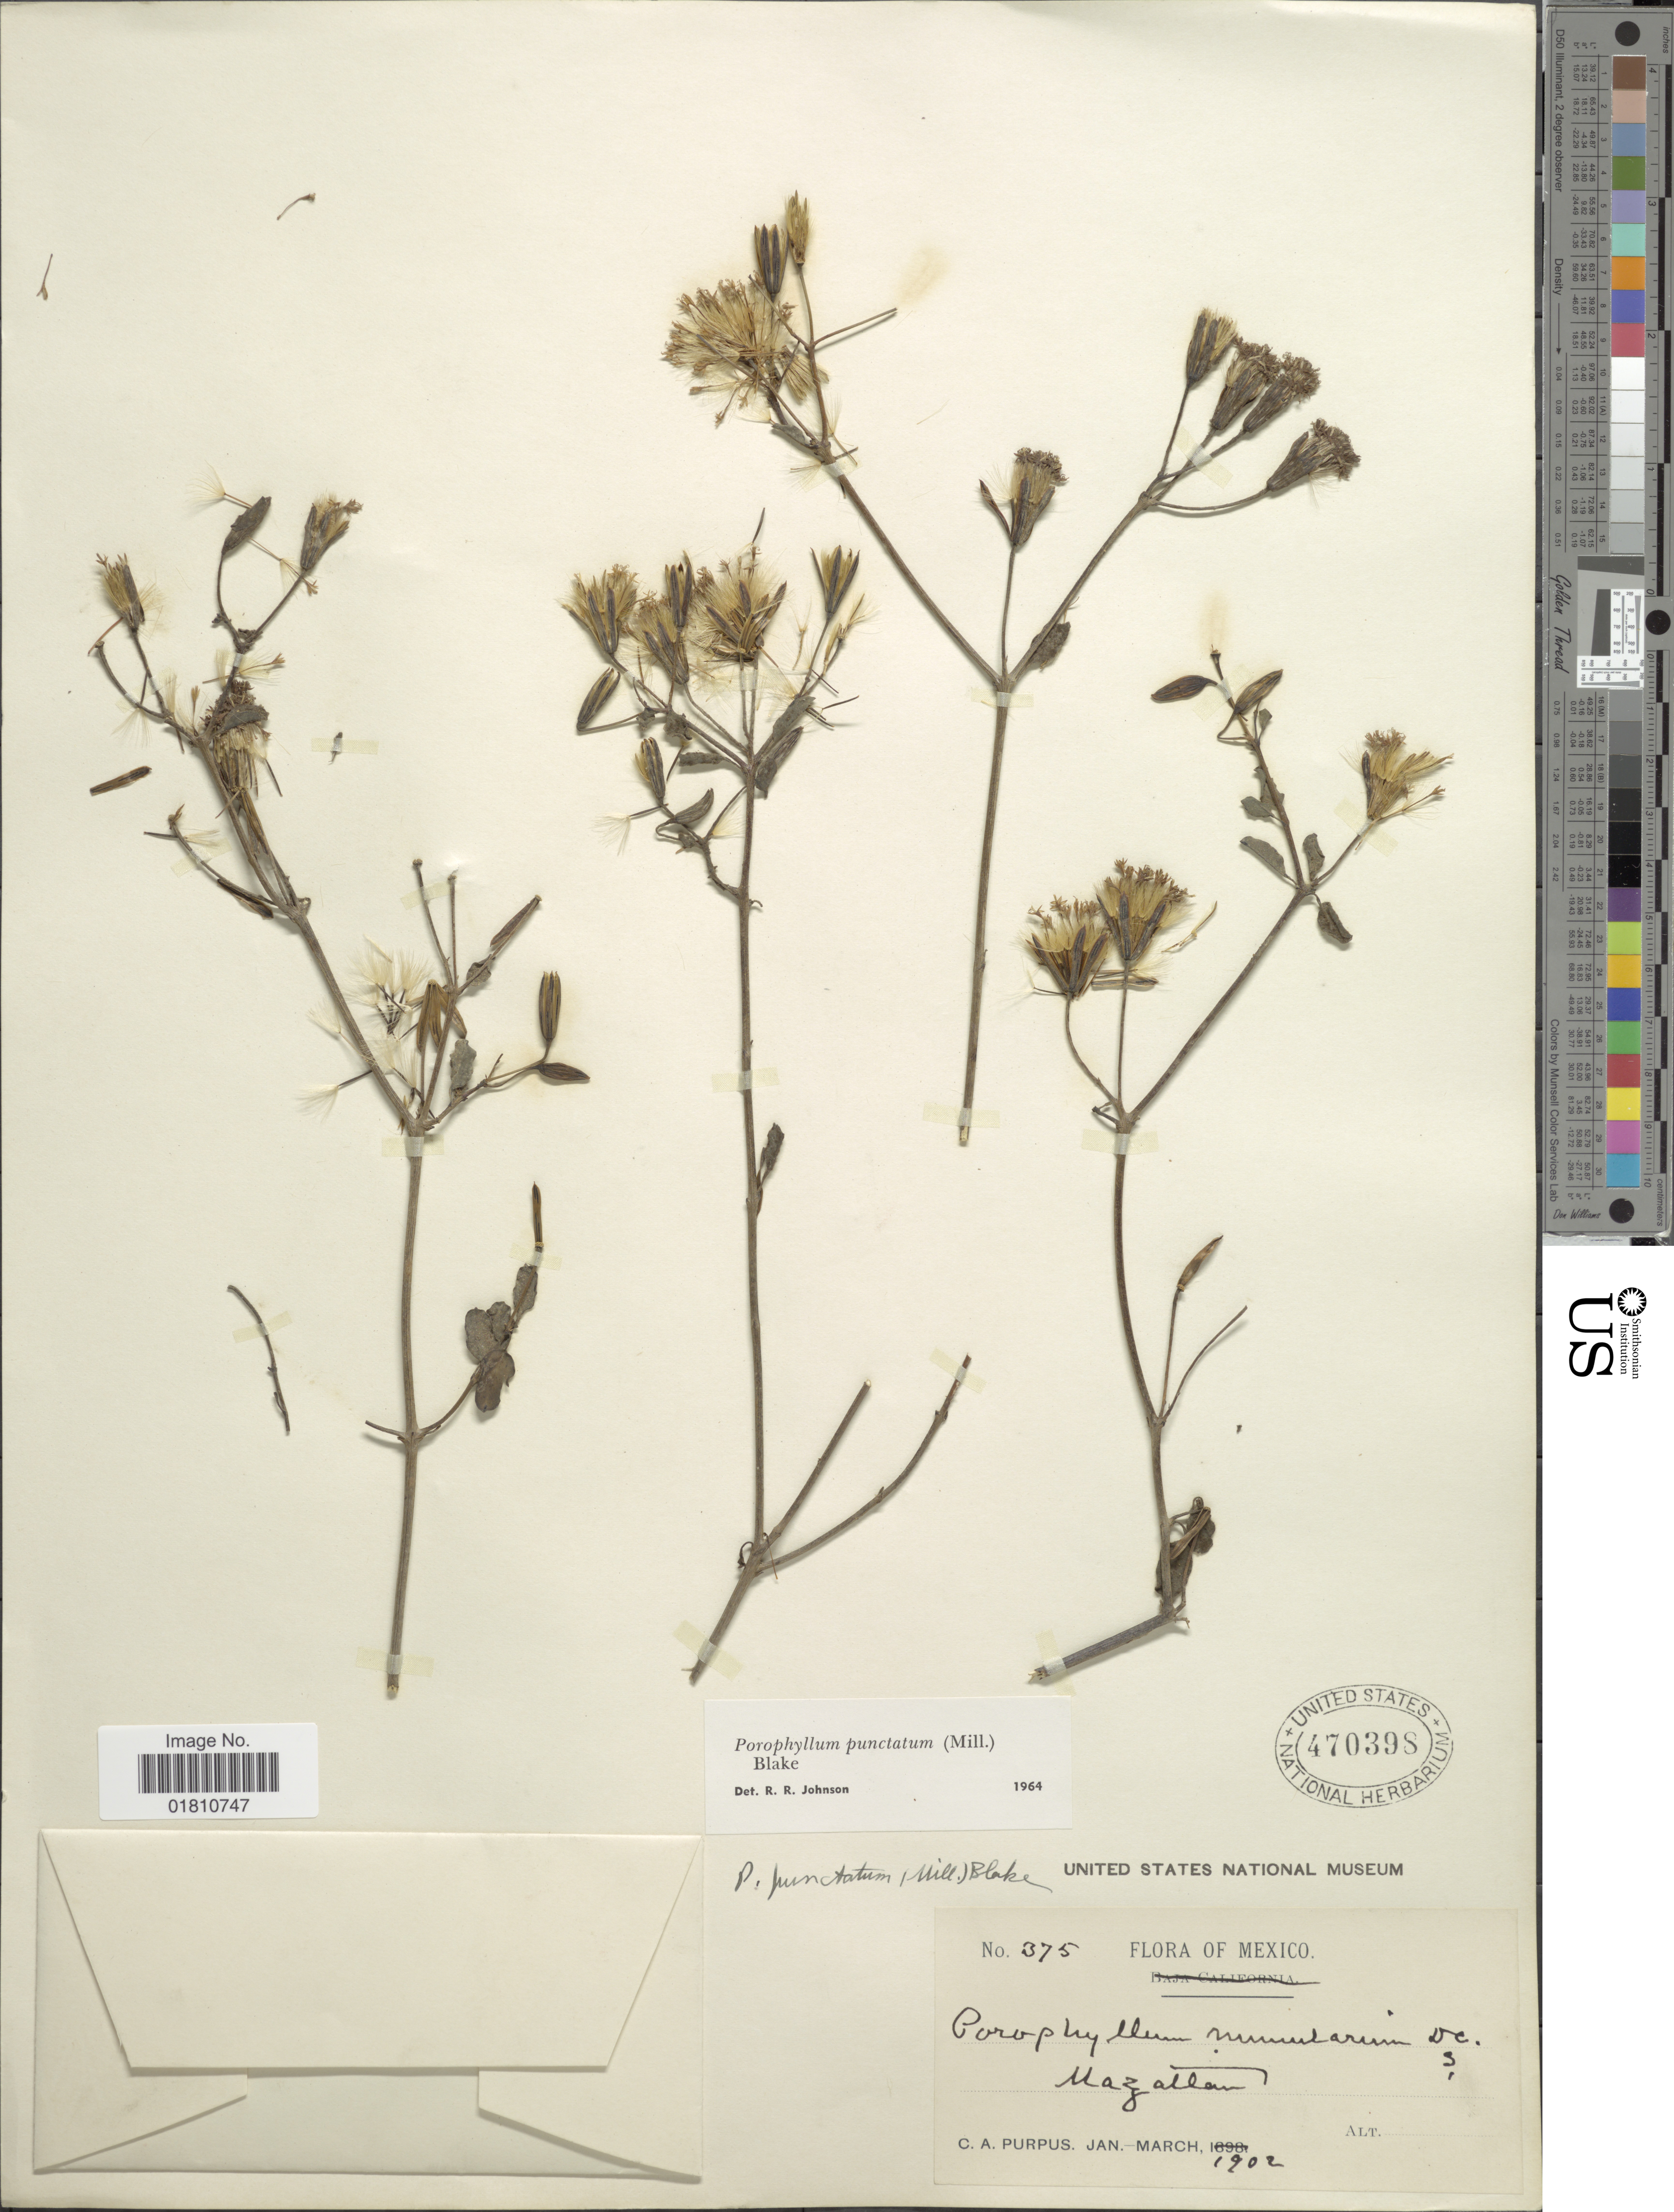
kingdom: Plantae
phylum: Tracheophyta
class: Magnoliopsida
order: Asterales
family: Asteraceae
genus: Porophyllum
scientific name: Porophyllum punctatum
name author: (Mill.) S.F. Blake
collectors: C. A. Purpus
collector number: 375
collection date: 1902-01/1902-03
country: Mexico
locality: Mazatlan.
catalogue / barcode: US 470398